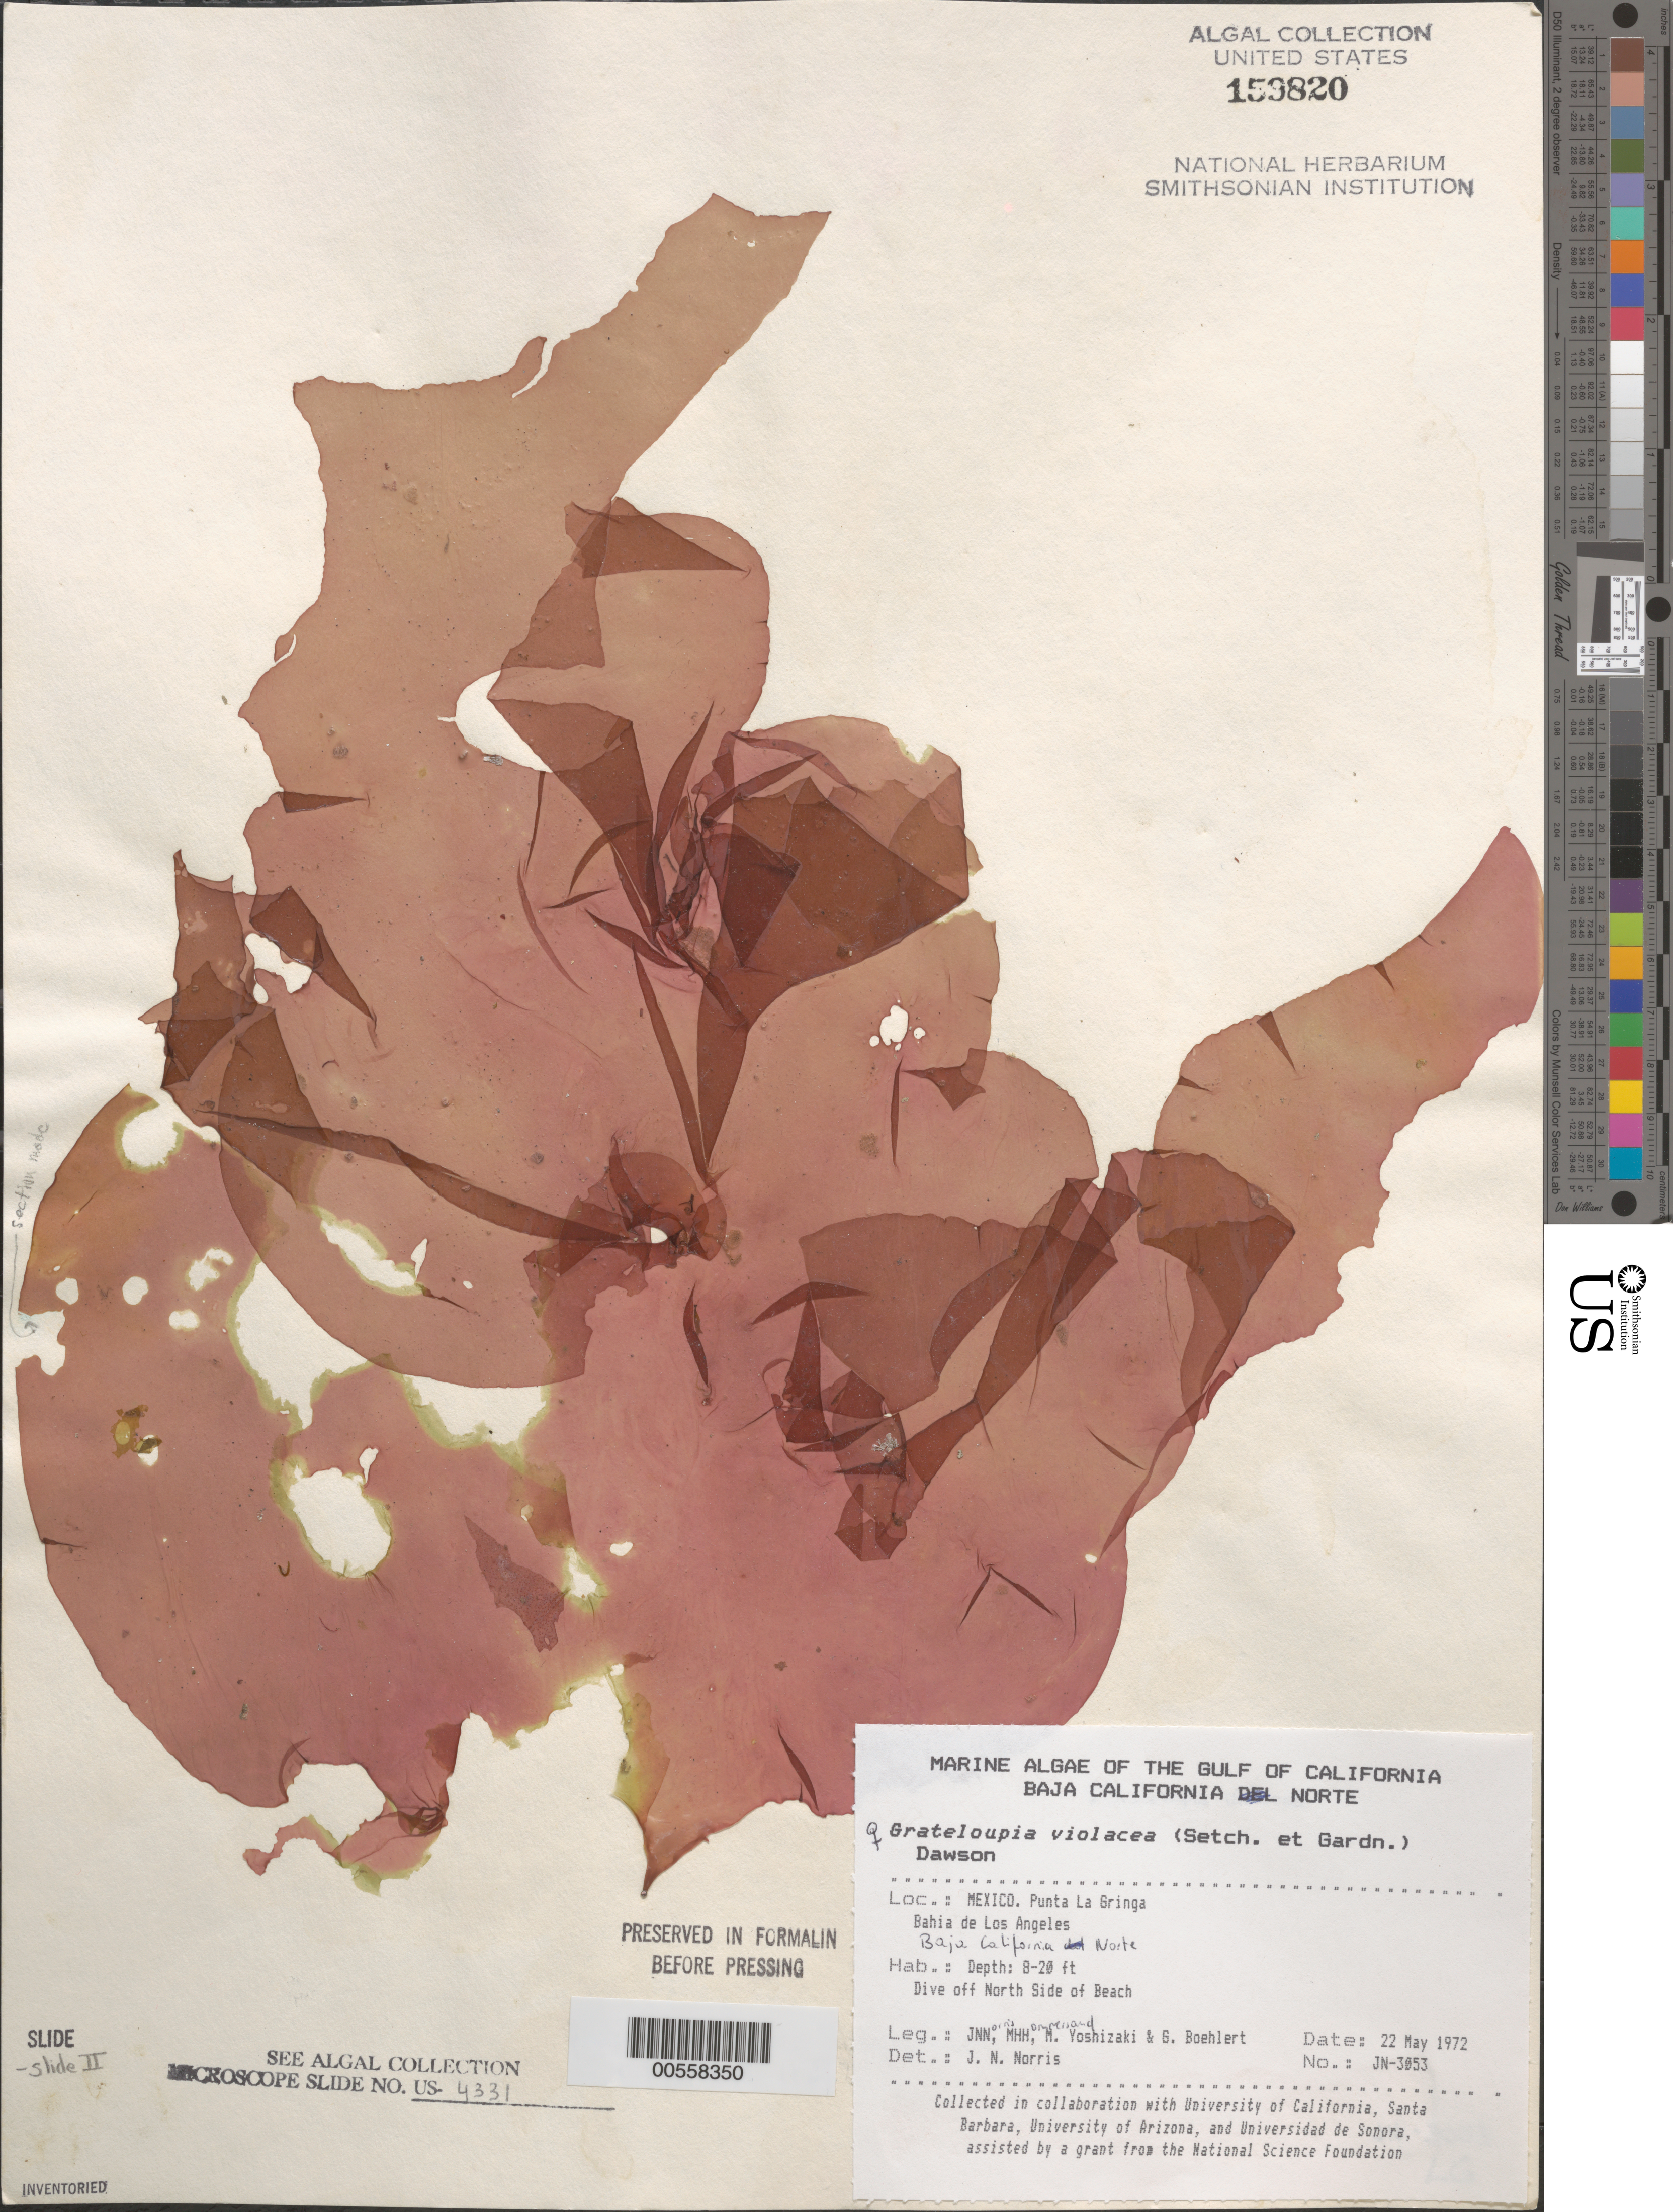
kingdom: Plantae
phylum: Rhodophyta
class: Florideophyceae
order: Halymeniales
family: Halymeniaceae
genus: Grateloupia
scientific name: Grateloupia violacea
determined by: Norris, James N.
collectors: J. N. Norris, M. H. Hommersand, M. Yoshizaki & G. Boehlert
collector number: JN-3053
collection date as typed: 22 May 1972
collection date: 1972-05-22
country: Mexico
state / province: Baja California Norte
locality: Punta La Gringa, Bahia de los Angeles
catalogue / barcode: US 159820